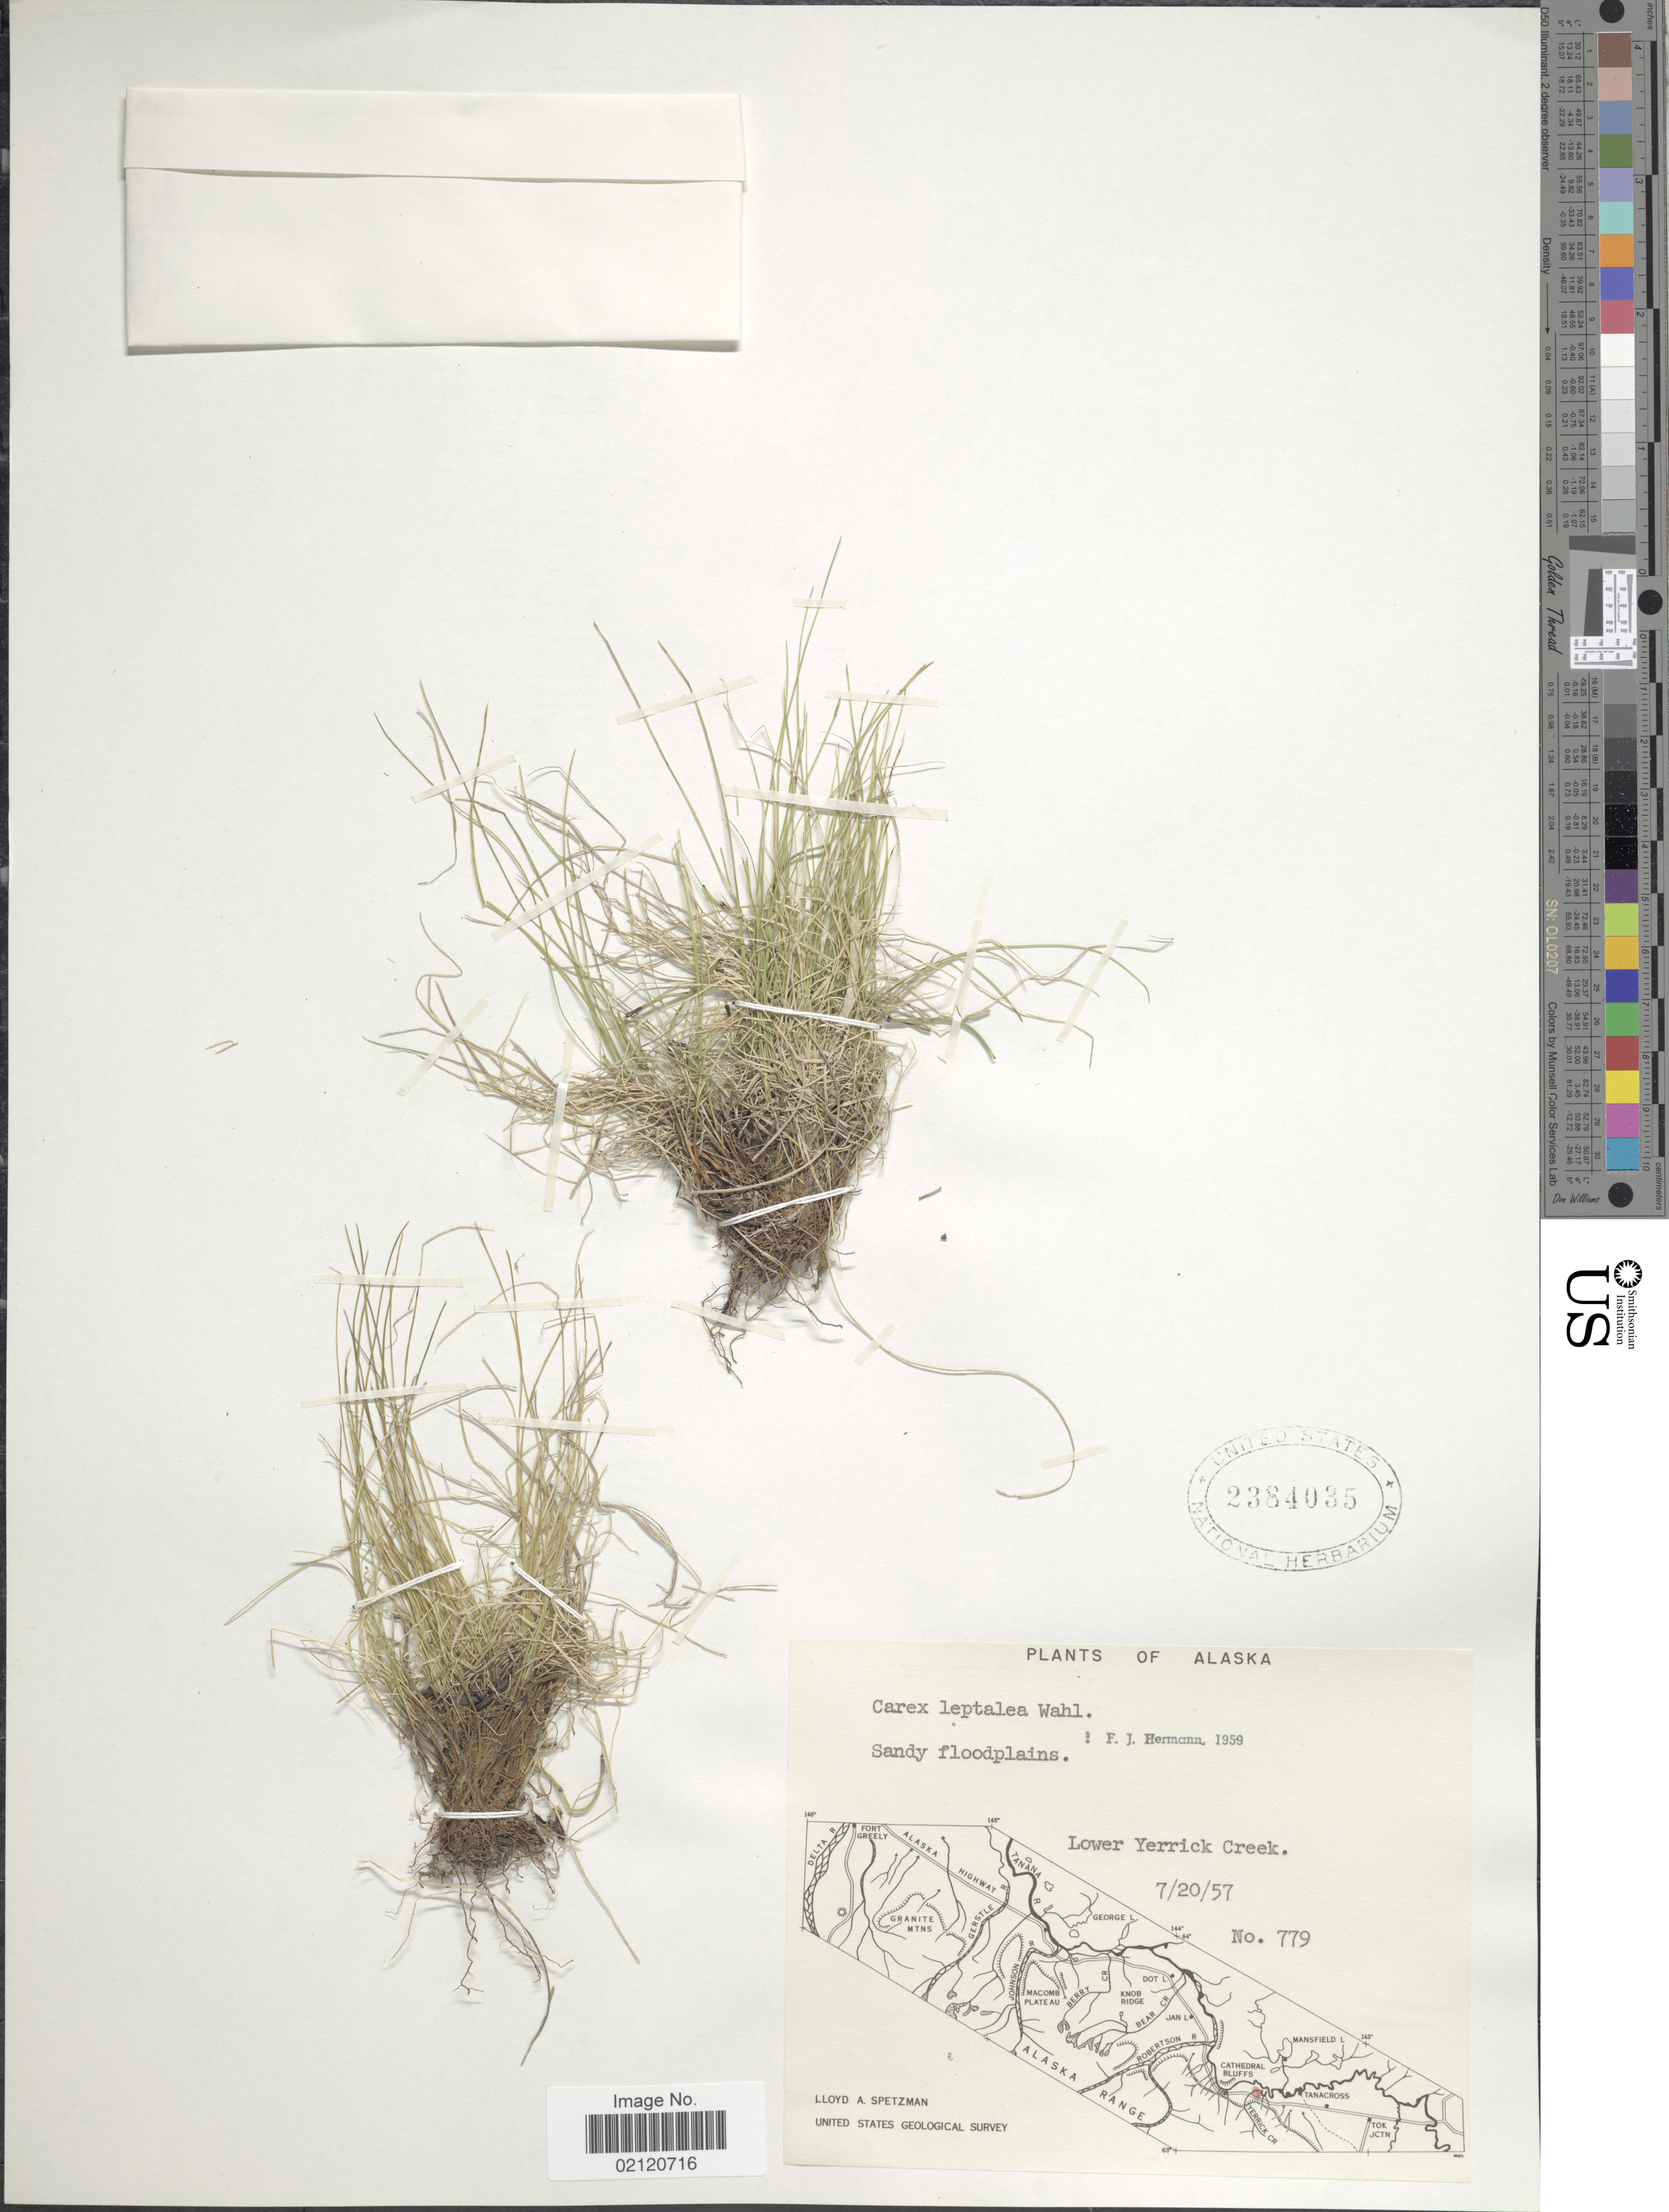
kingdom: Plantae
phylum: Tracheophyta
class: Liliopsida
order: Poales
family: Cyperaceae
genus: Carex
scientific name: Carex leptalea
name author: Wahlenb.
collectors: L. Spetzman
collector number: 779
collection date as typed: Transcribed d/m/y: 20/7/57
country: United States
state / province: Alaska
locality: Lower Yerrick Creek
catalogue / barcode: US 2384035